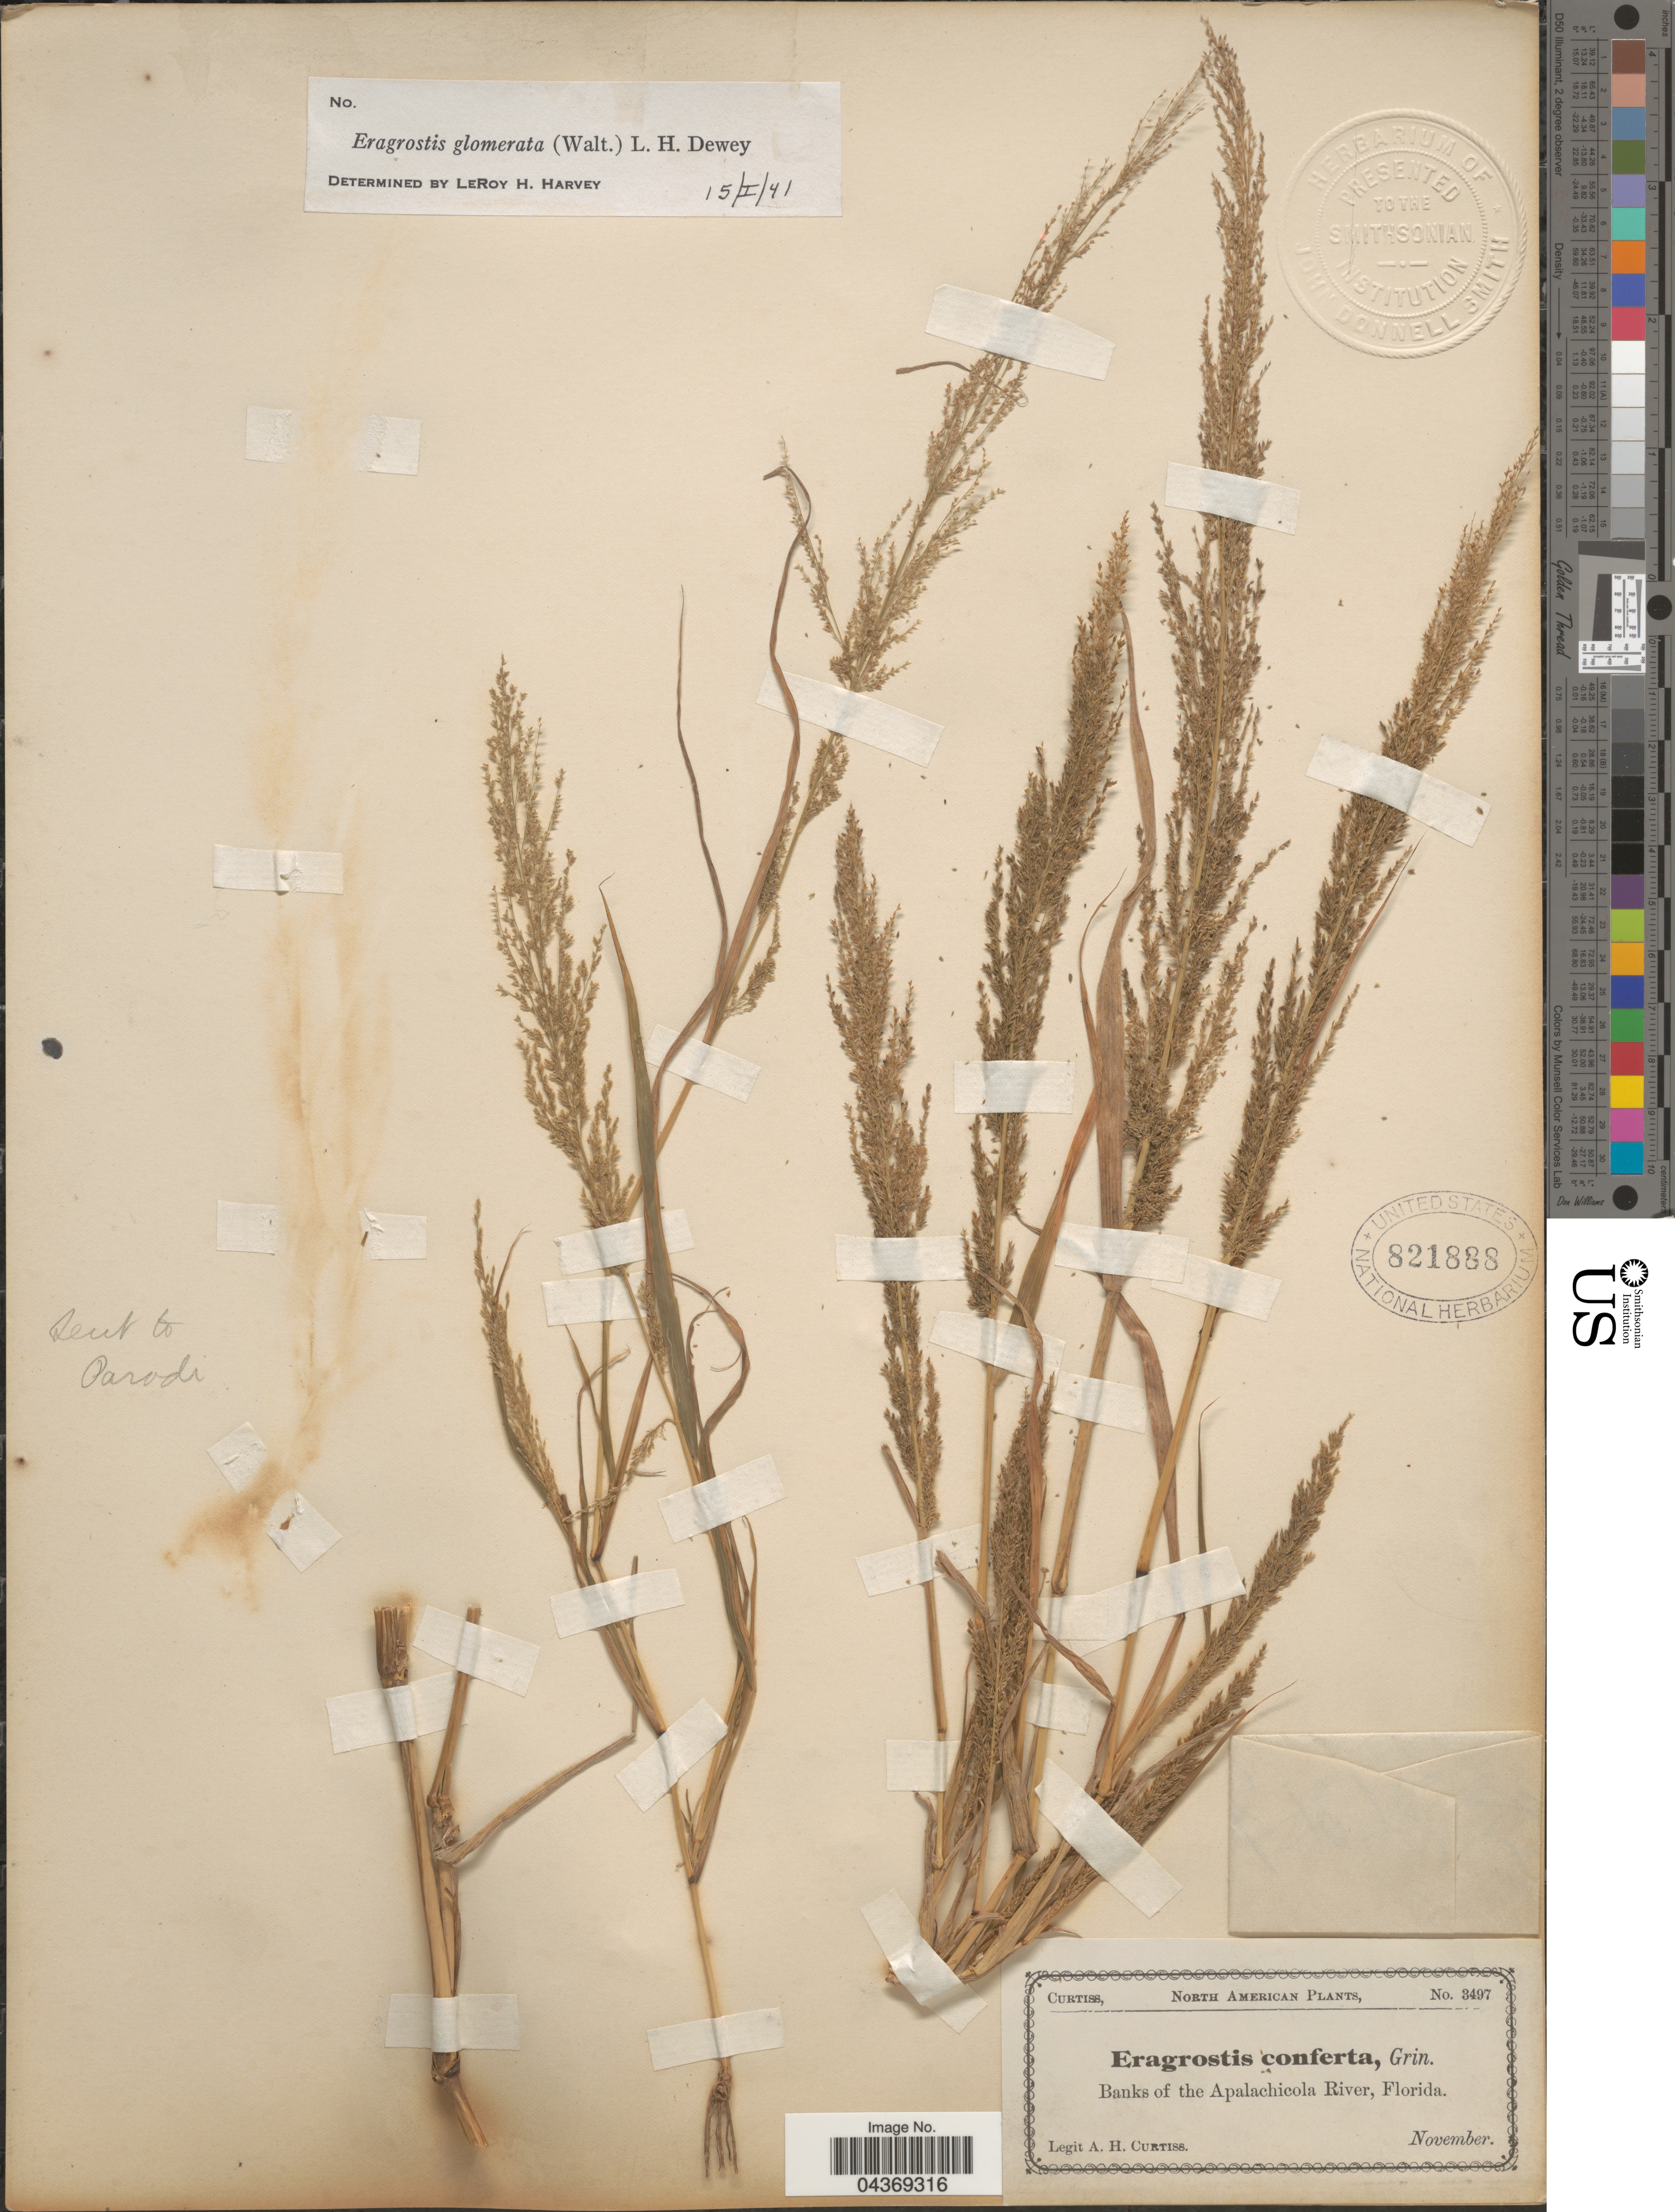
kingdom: Plantae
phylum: Tracheophyta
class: Liliopsida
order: Poales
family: Poaceae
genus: Eragrostis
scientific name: Eragrostis japonica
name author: (Thunb.) Trin.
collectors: A. H. Curtiss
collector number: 3497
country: United States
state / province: Florida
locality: Banks of the Apalachicola River.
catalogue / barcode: US 821888